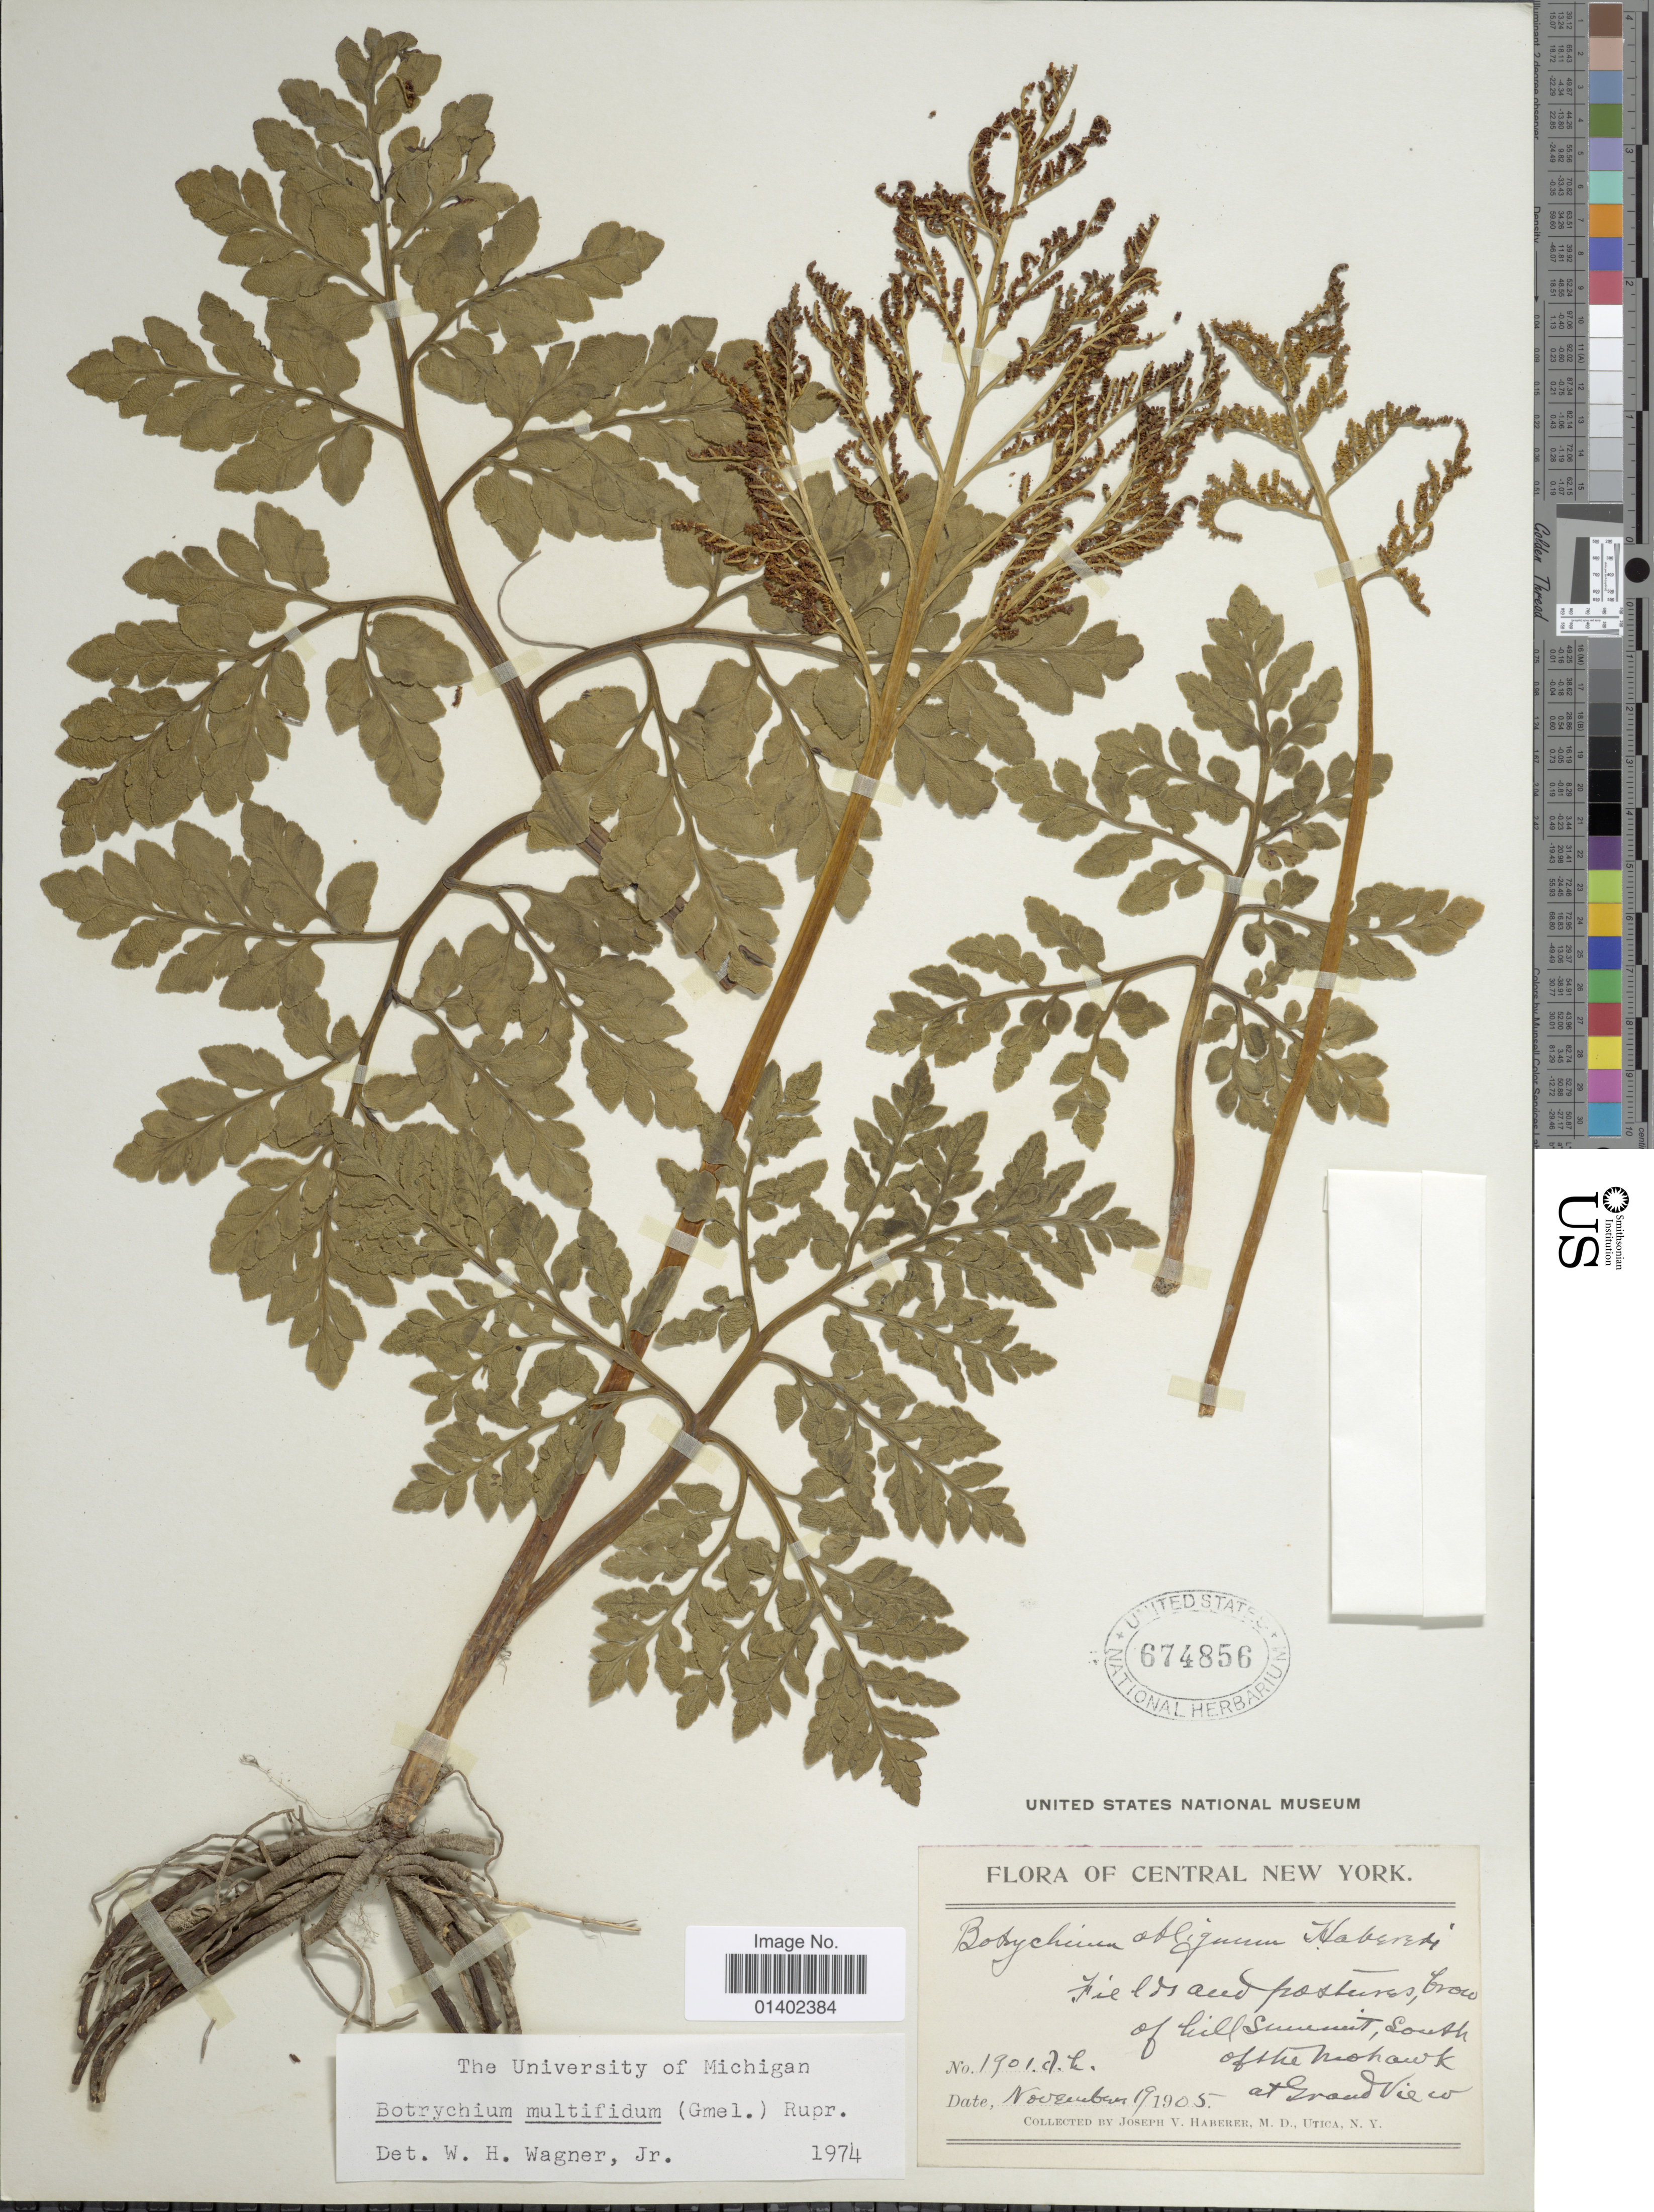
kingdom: Plantae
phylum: Tracheophyta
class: Polypodiopsida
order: Ophioglossales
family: Ophioglossaceae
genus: Botrychium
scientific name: Botrychium multifidum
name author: (J.F. Gmel.) Rupr.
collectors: J. V. Haberer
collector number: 1901 d.h.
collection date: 1905-11-19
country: United States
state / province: New York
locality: Central New York, fields and pasture, brow of hill Summit, South of the Mohawk at Grand View.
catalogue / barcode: US 674856